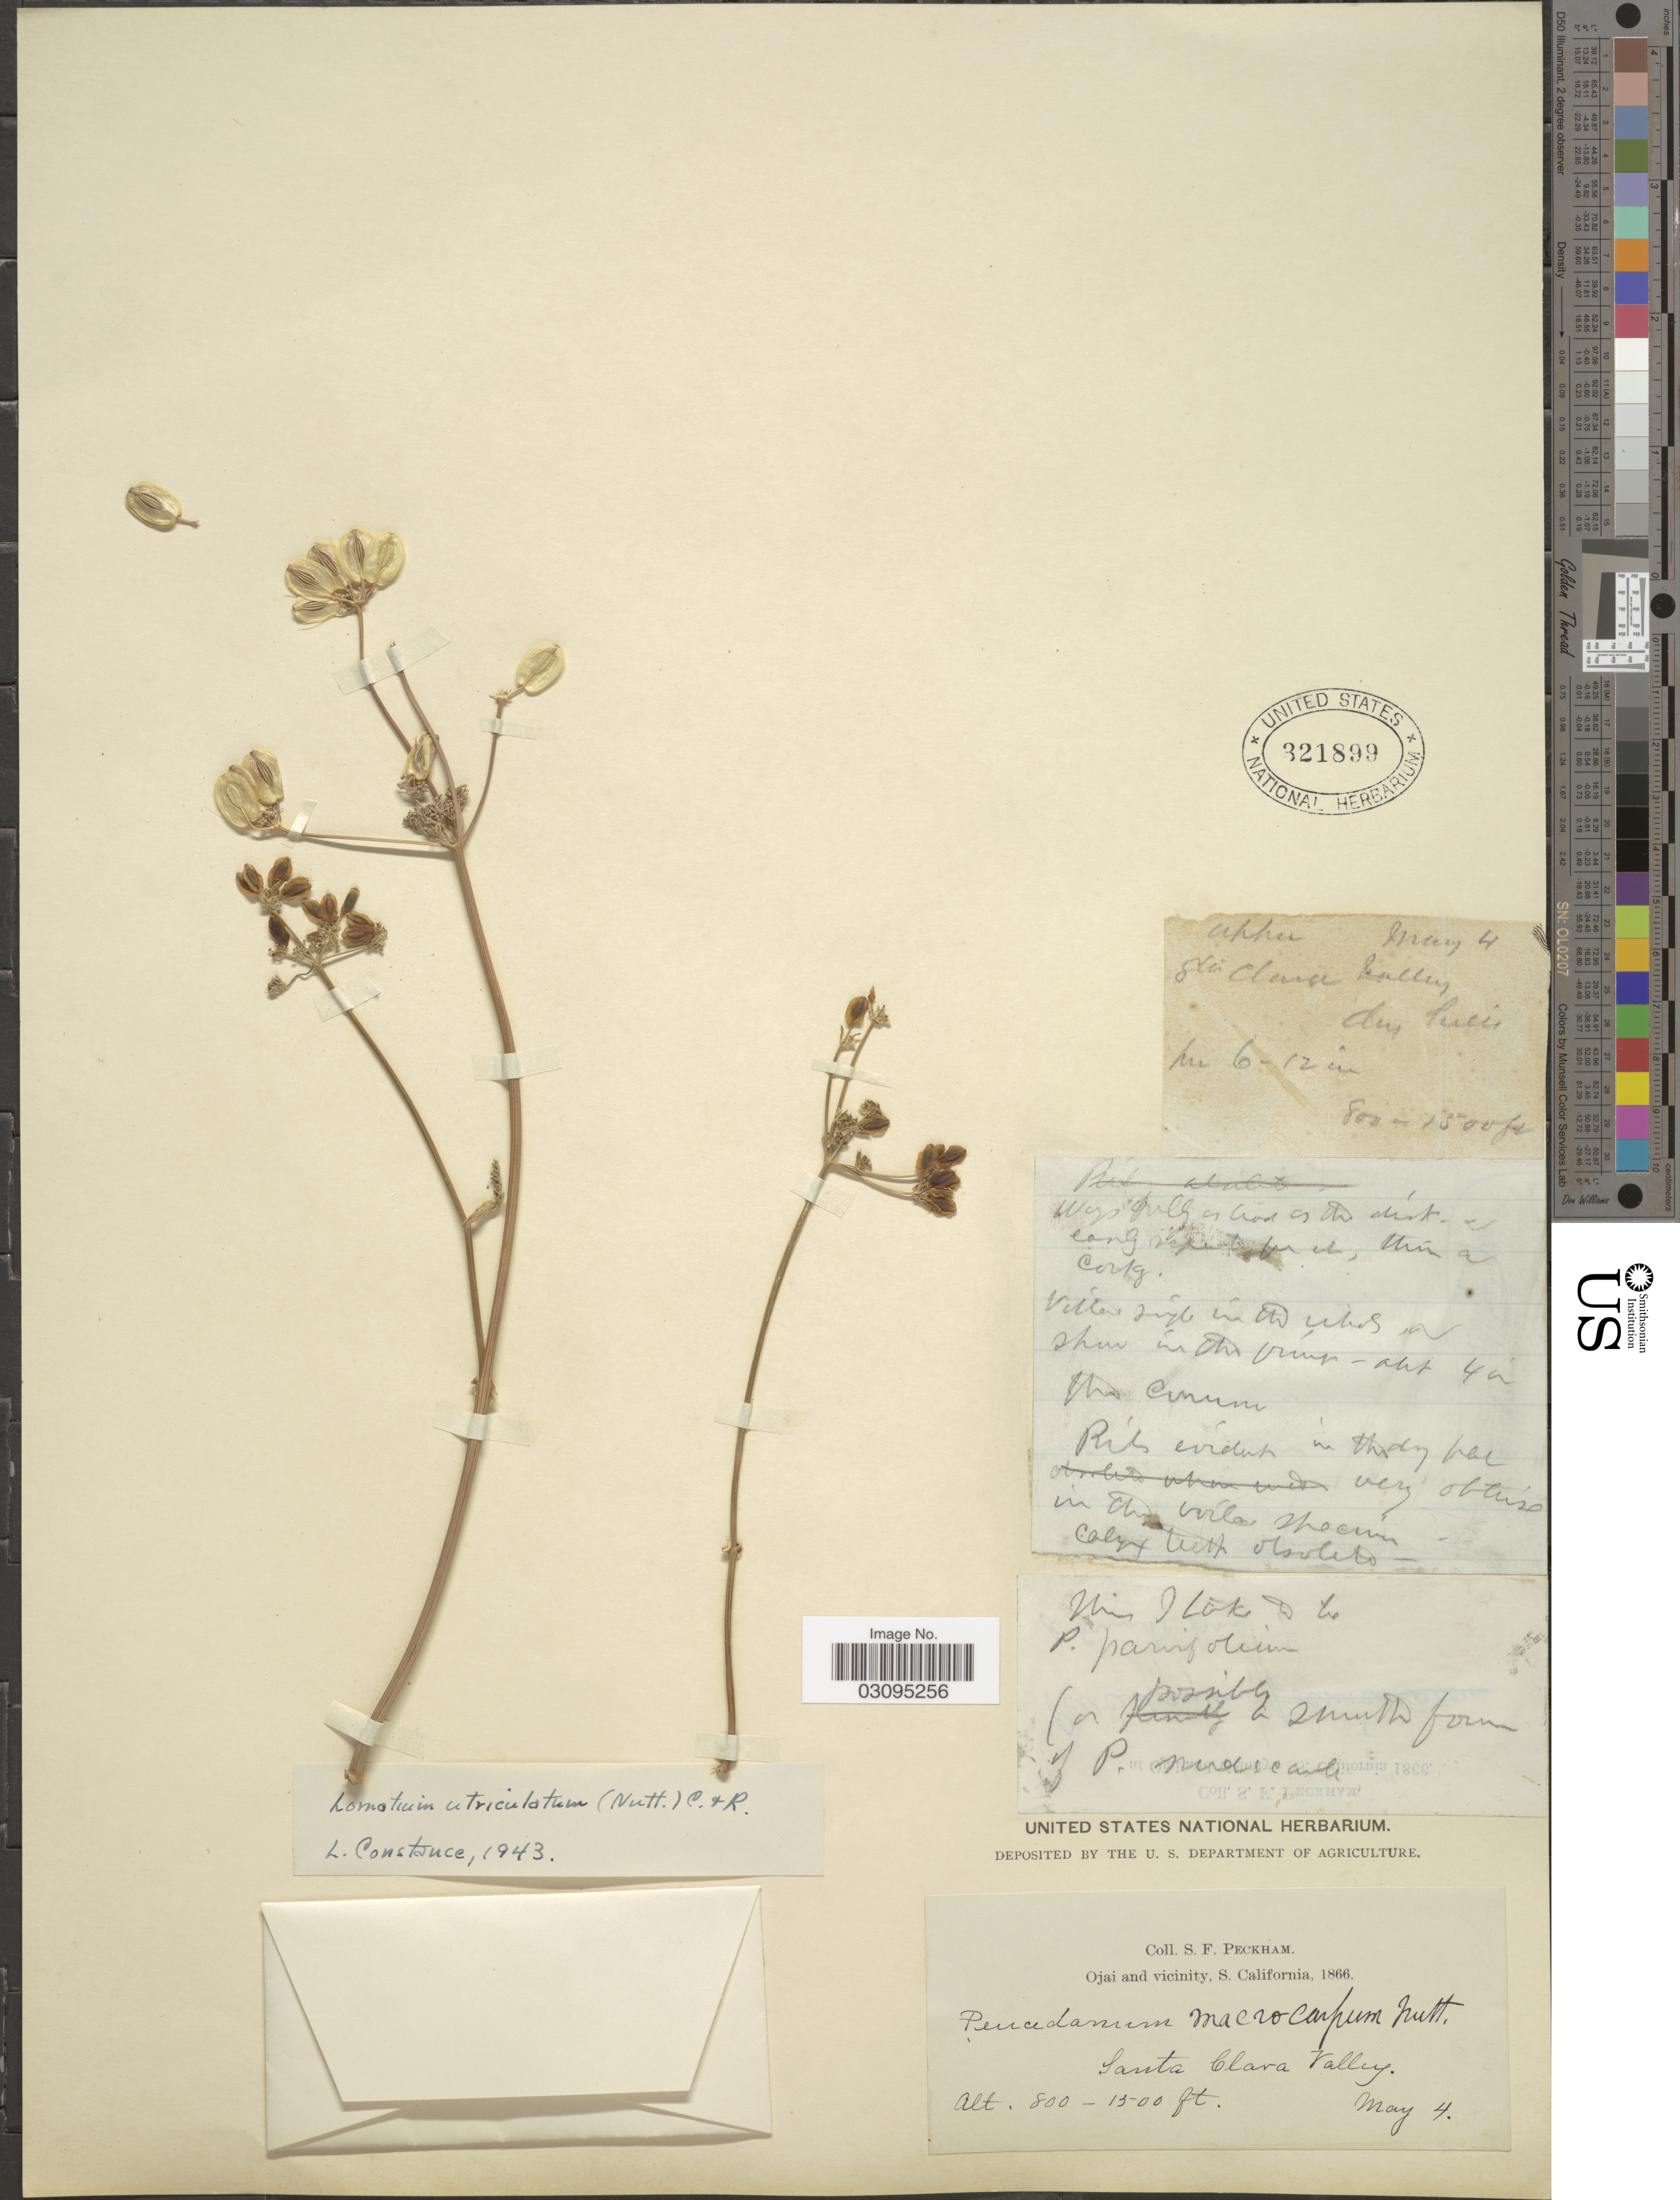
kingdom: Plantae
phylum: Tracheophyta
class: Magnoliopsida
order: Apiales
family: Apiaceae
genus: Lomatium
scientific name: Lomatium utriculatum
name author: (Nutt. ex Torr. & A. Gray) J.M. Coult. & Rose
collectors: S. Peckham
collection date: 1866-05-04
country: United States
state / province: California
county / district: Ventura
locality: Ojai and vicinity, S. California, Santa Clara Valley.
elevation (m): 244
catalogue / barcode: US 321899